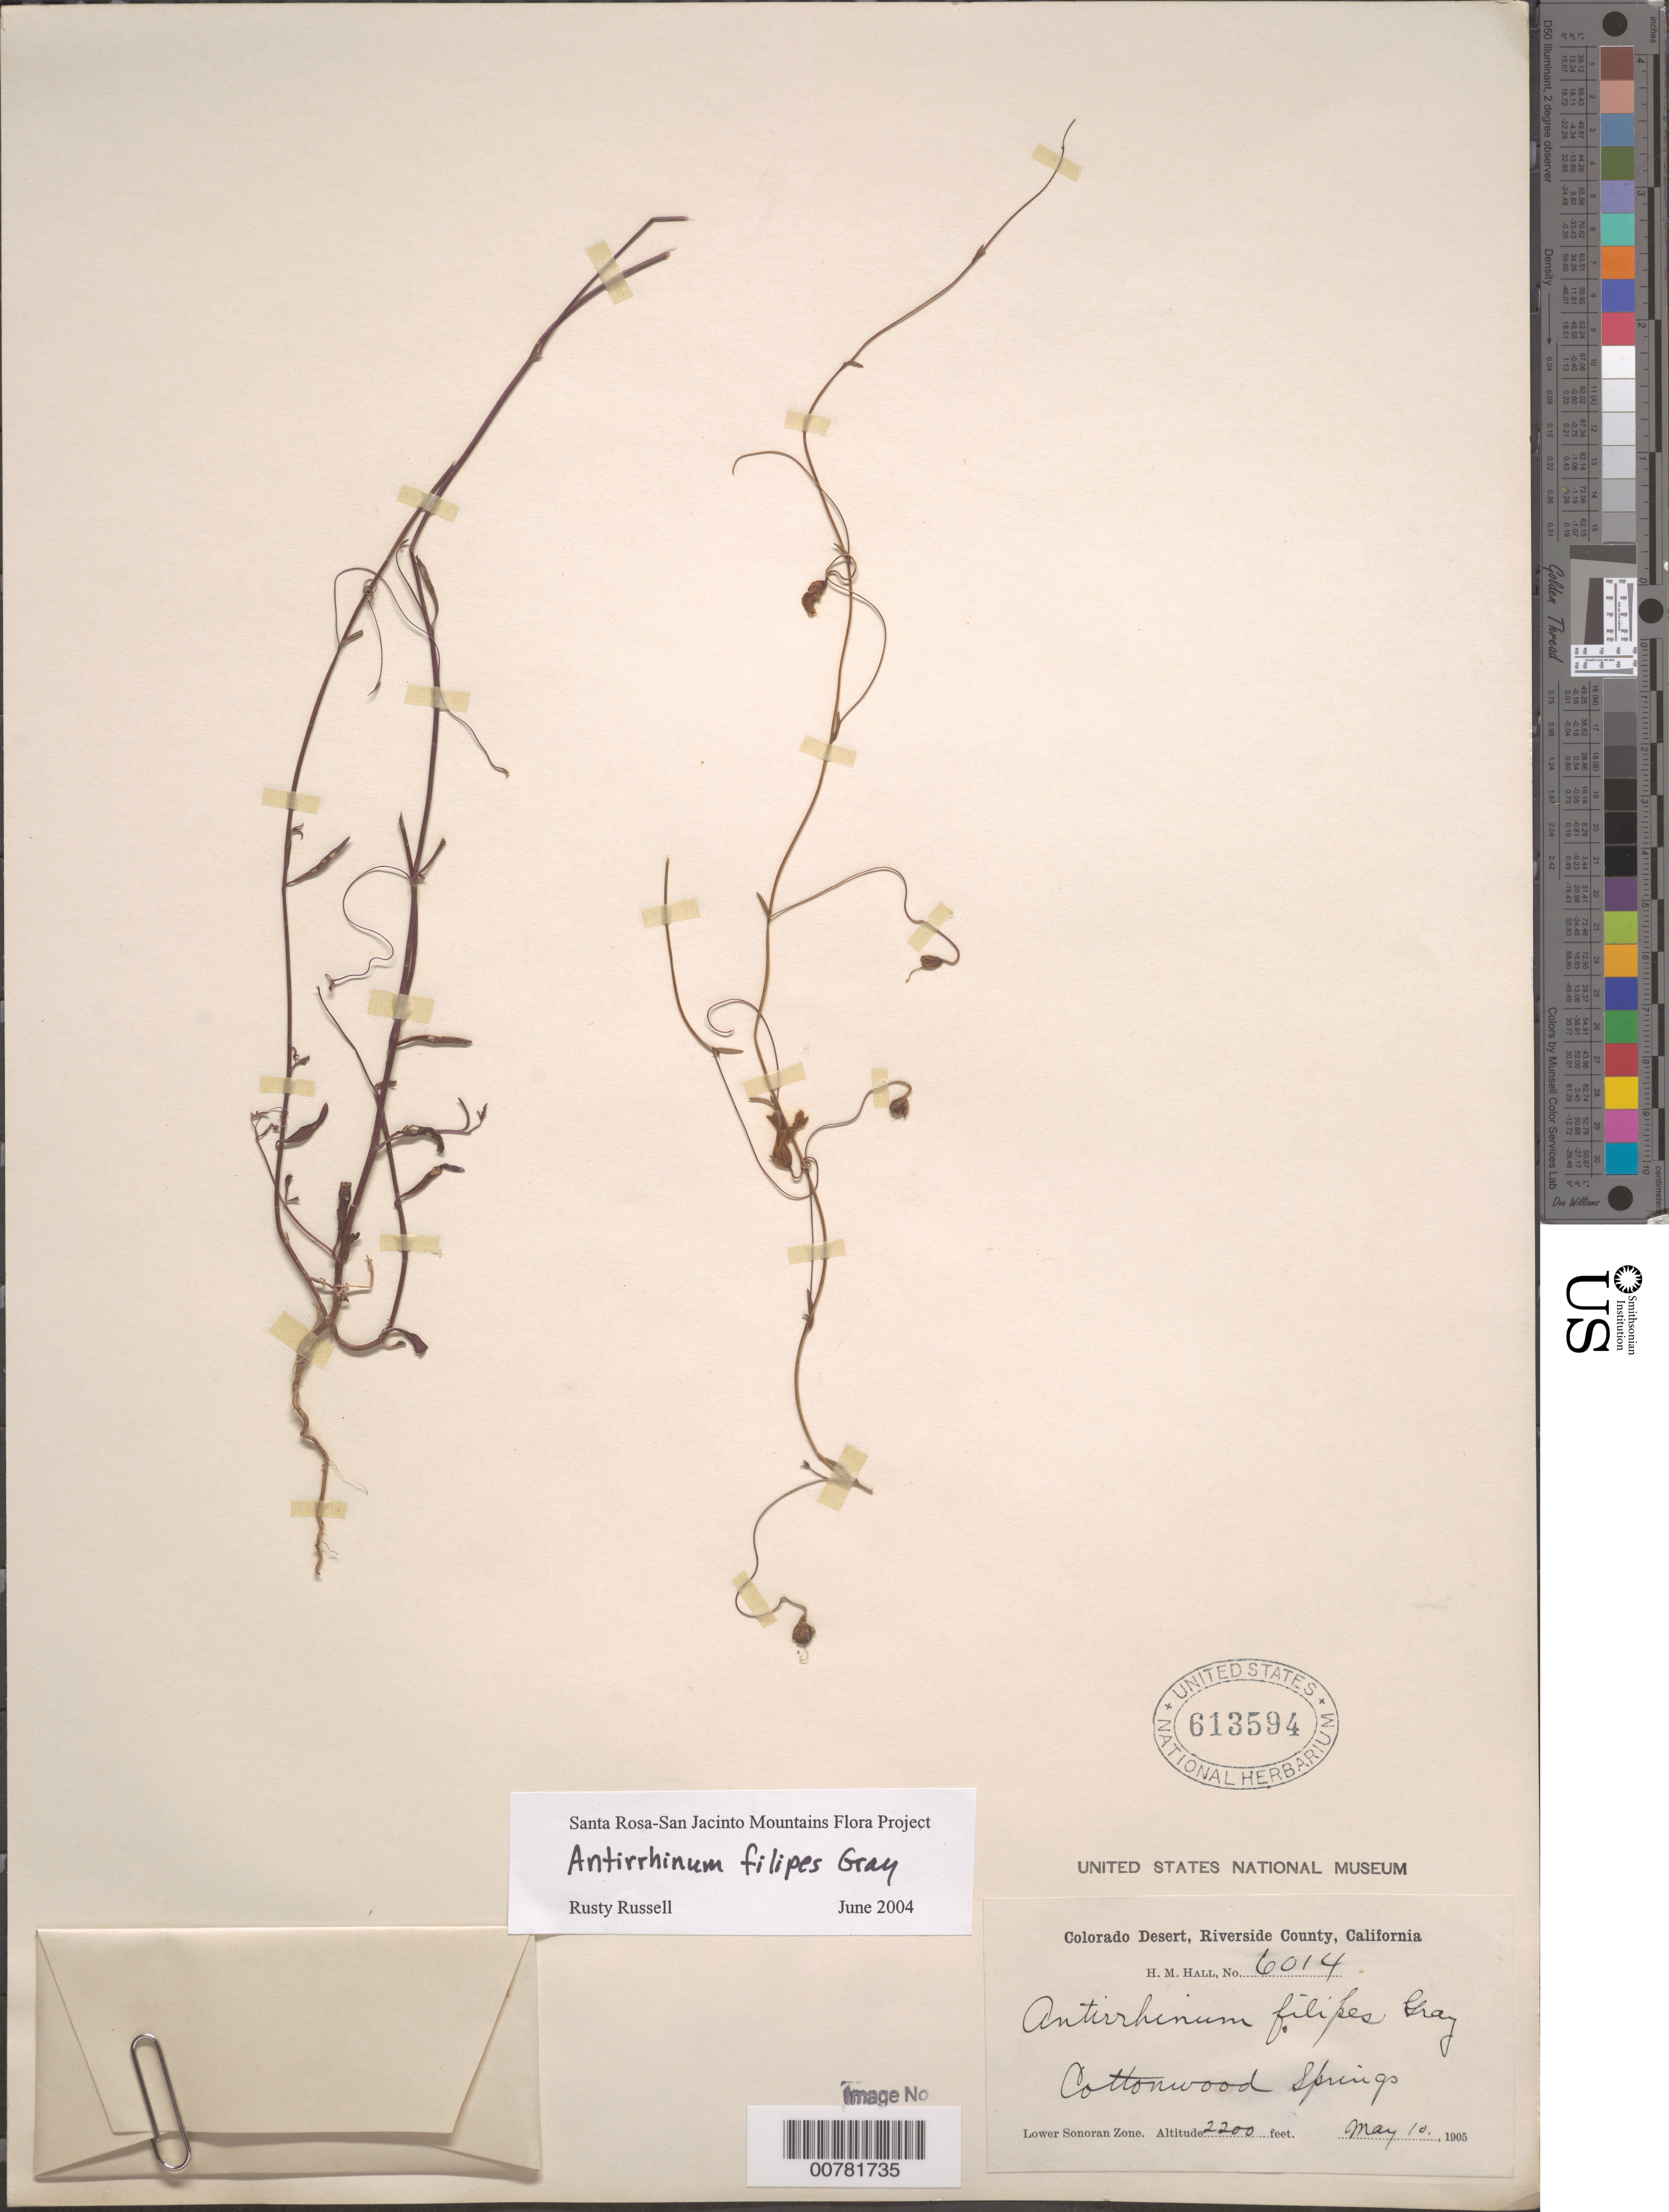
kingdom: Plantae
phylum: Tracheophyta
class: Magnoliopsida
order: Lamiales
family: Plantaginaceae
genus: Asarina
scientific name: Asarina filipes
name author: (A. Gray) Pennell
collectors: H. M. Hall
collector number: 6014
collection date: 1905-05-10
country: United States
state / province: California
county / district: Riverside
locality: Colorado Desert, Riverside County. Cottonwood Springs. Lower Sonoran Zone.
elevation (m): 671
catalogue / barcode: US 613594